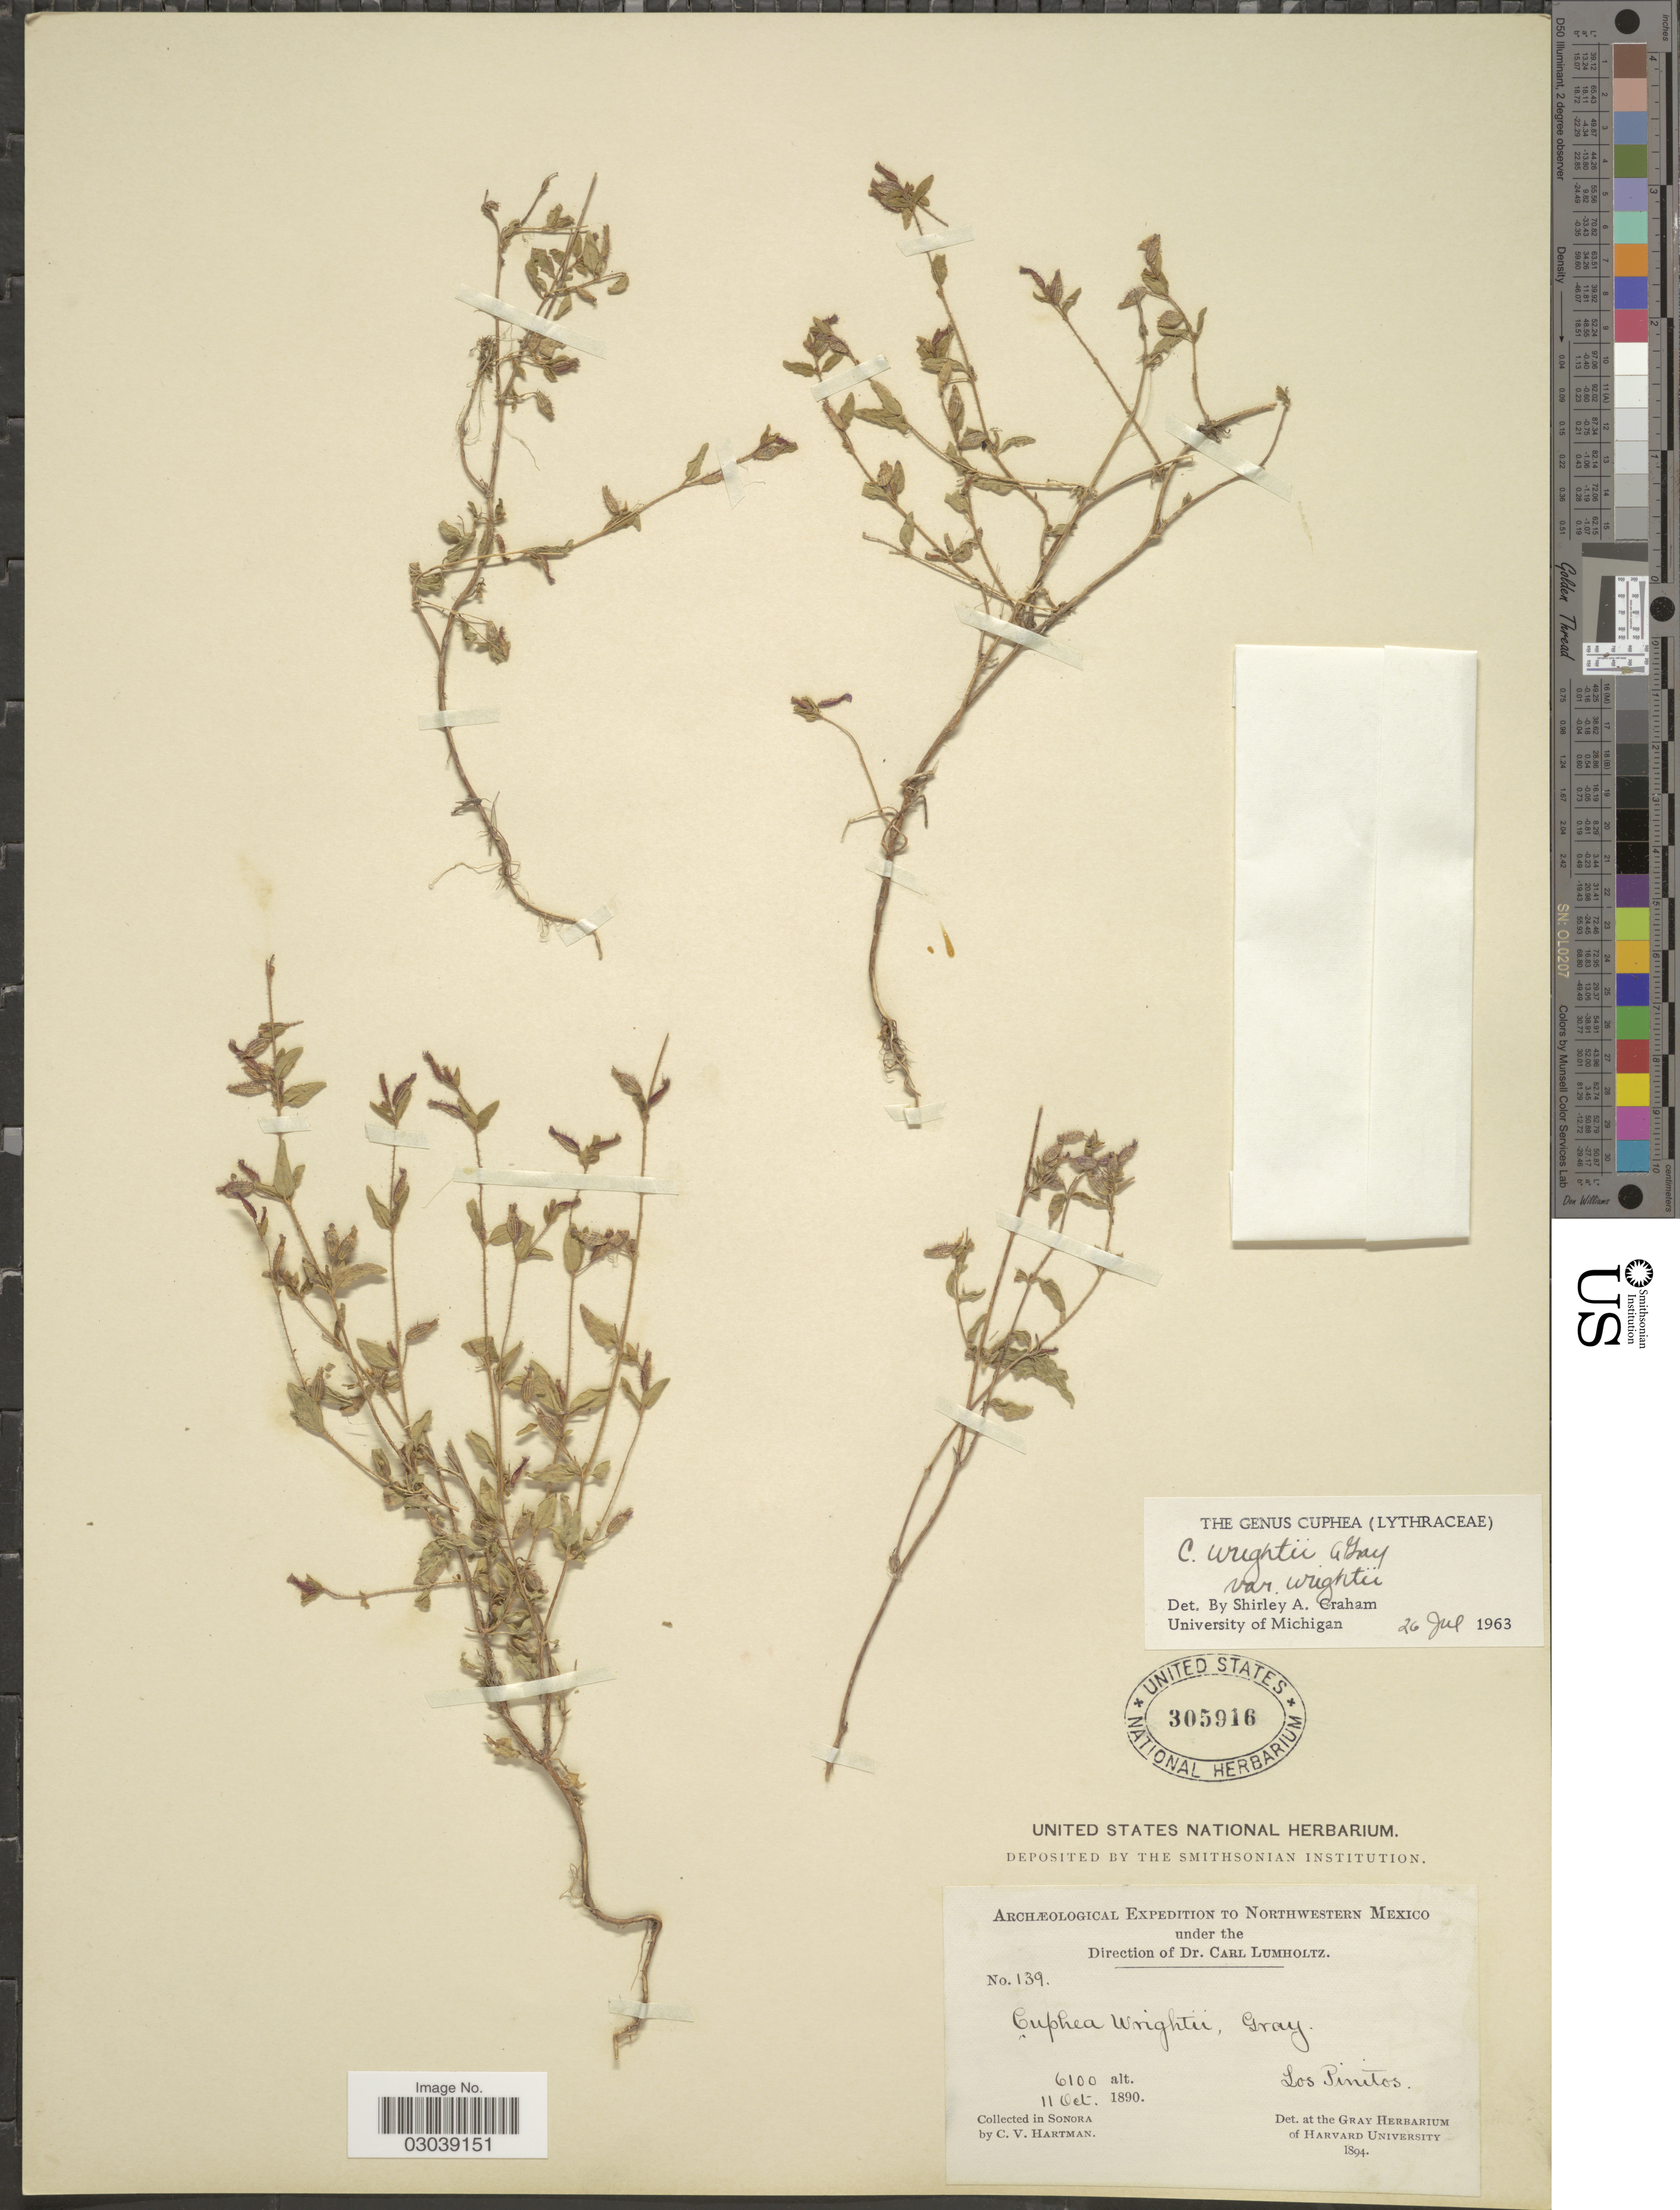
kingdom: Plantae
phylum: Tracheophyta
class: Magnoliopsida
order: Myrtales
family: Lythraceae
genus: Cuphea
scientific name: Cuphea wrightii var. wrightii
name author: A. Gray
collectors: C. V. Hartman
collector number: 139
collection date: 1890-10-11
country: Mexico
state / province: Sonora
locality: Northwestern Mexico. Los Pinitos.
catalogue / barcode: US 305916